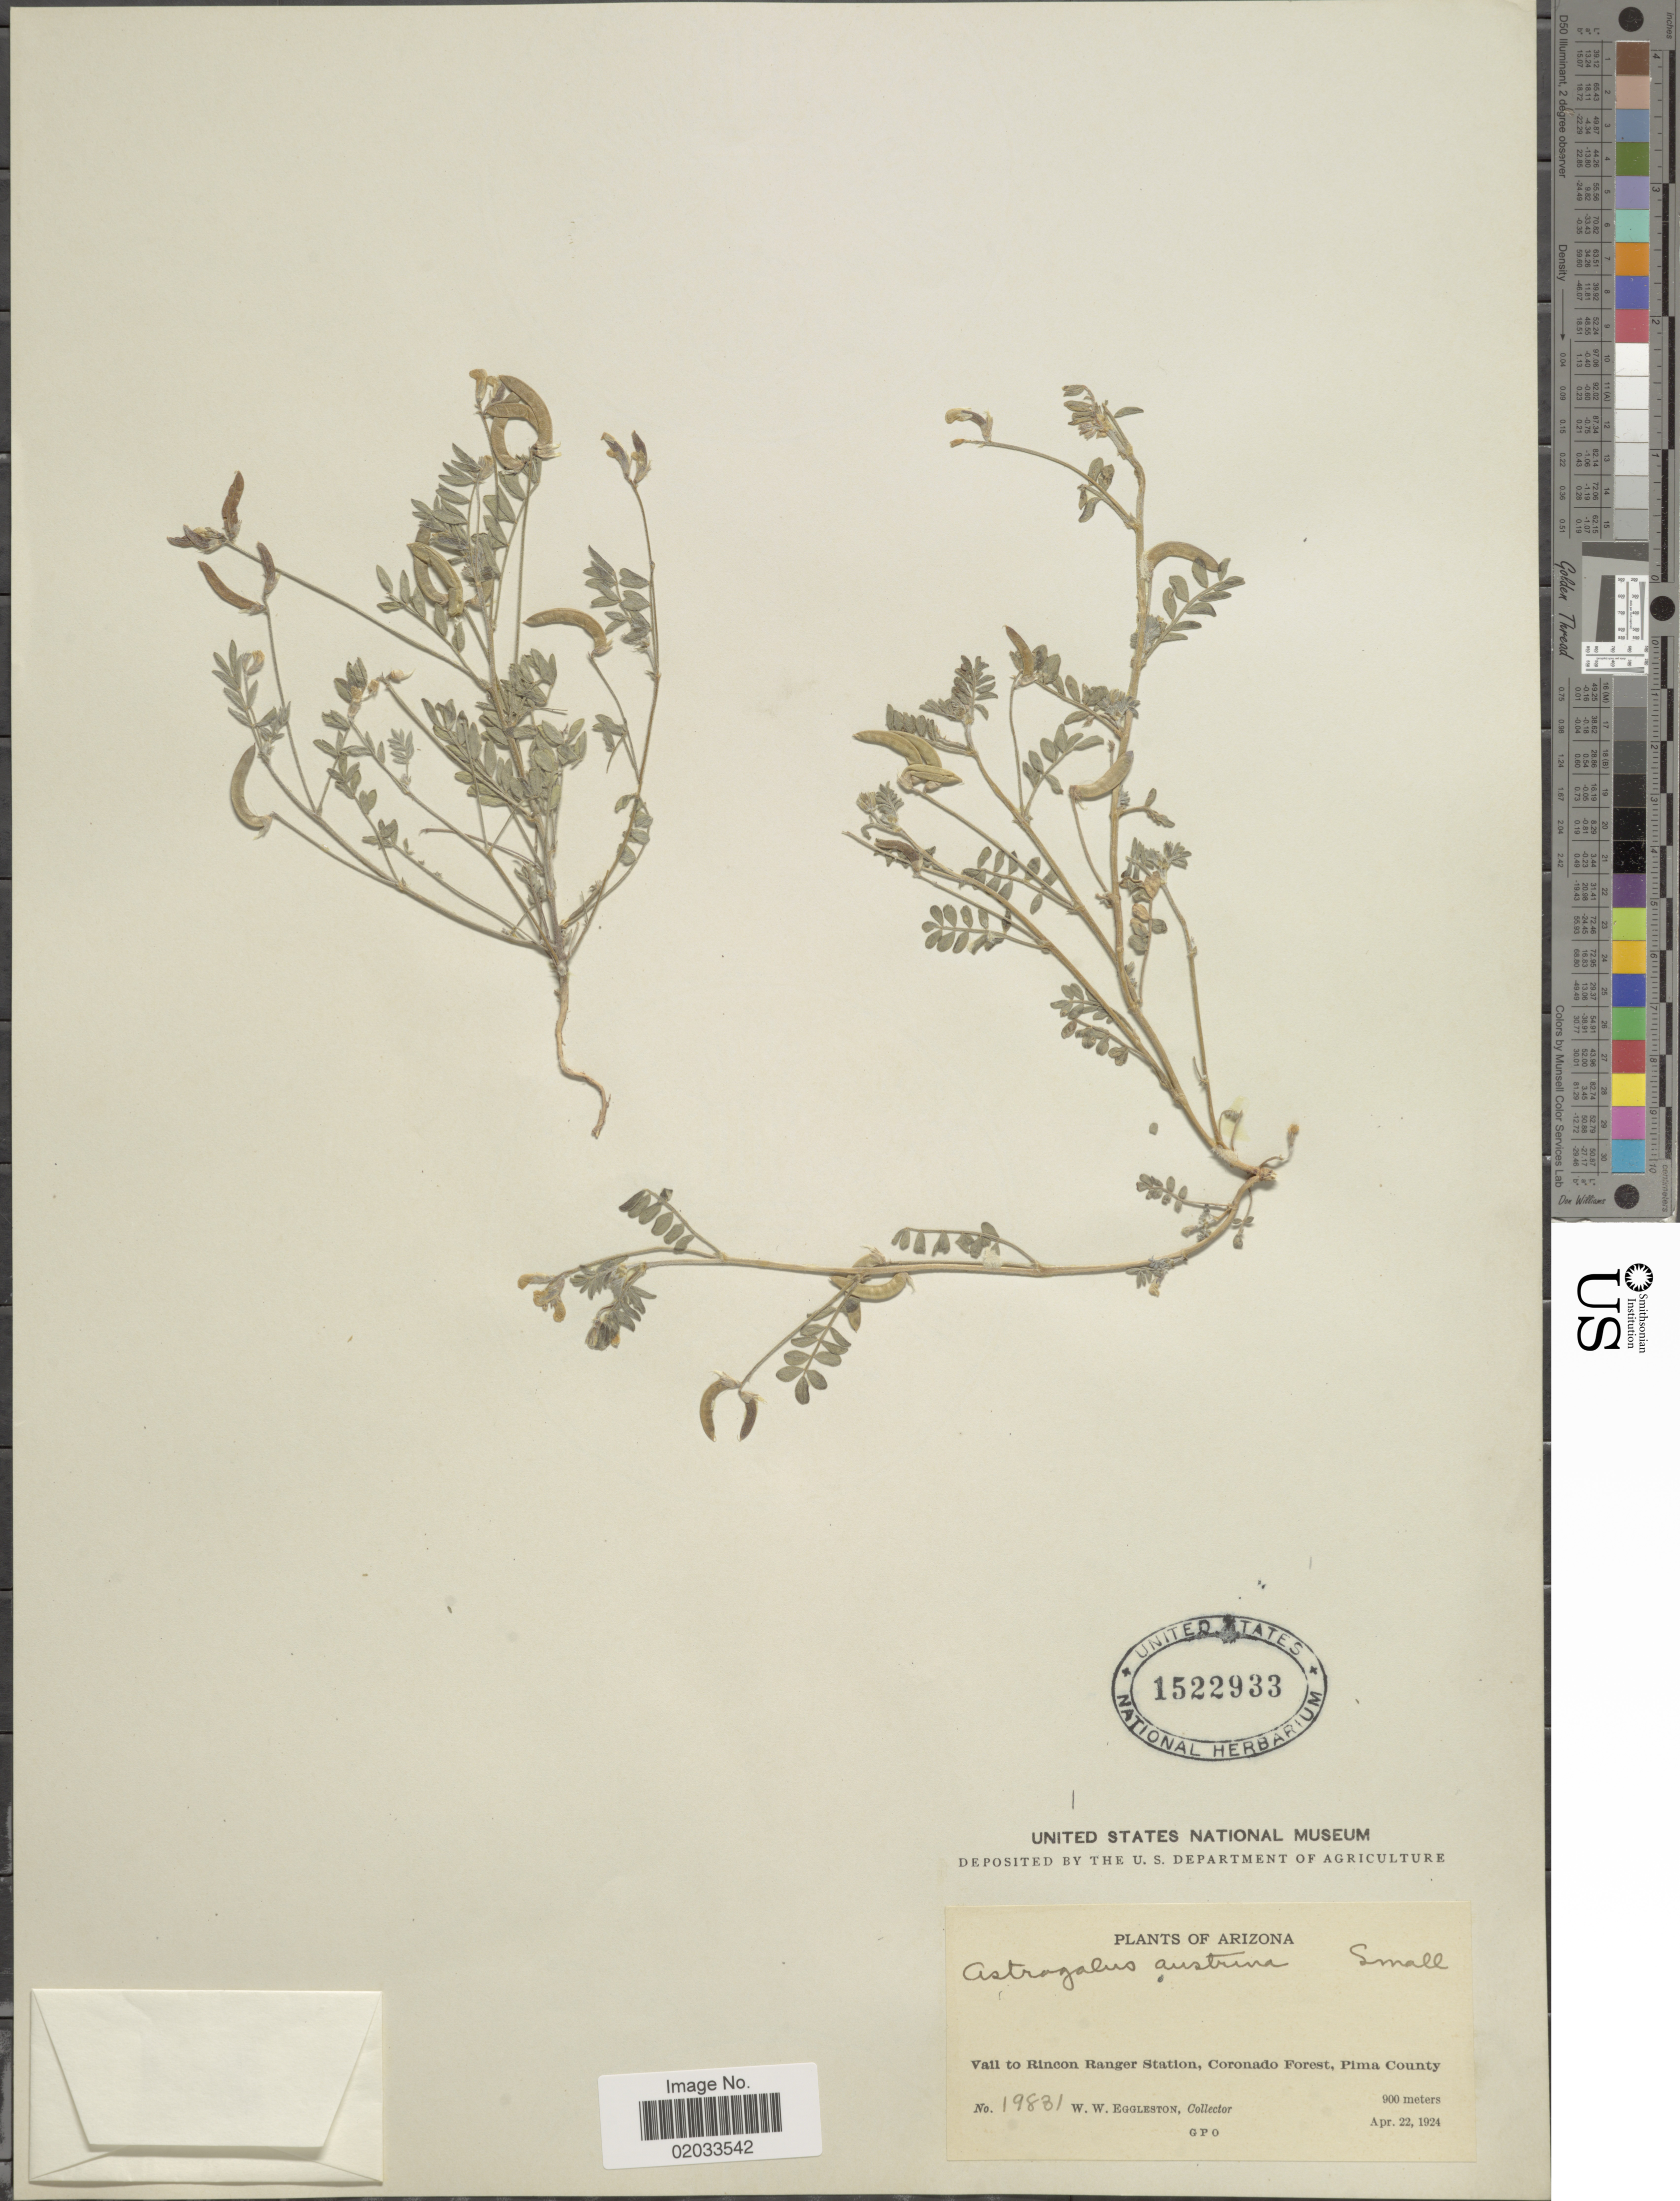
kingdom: Plantae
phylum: Tracheophyta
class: Magnoliopsida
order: Fabales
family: Fabaceae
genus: Astragalus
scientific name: Astragalus emoryanus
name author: (Rydb.) Cory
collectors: W. W. Eggleston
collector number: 19831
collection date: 1924-04-22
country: United States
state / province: Arizona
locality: Vail to Rincon Ranger Station, Coronado Forest, Pima County.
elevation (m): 900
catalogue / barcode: US 1522933